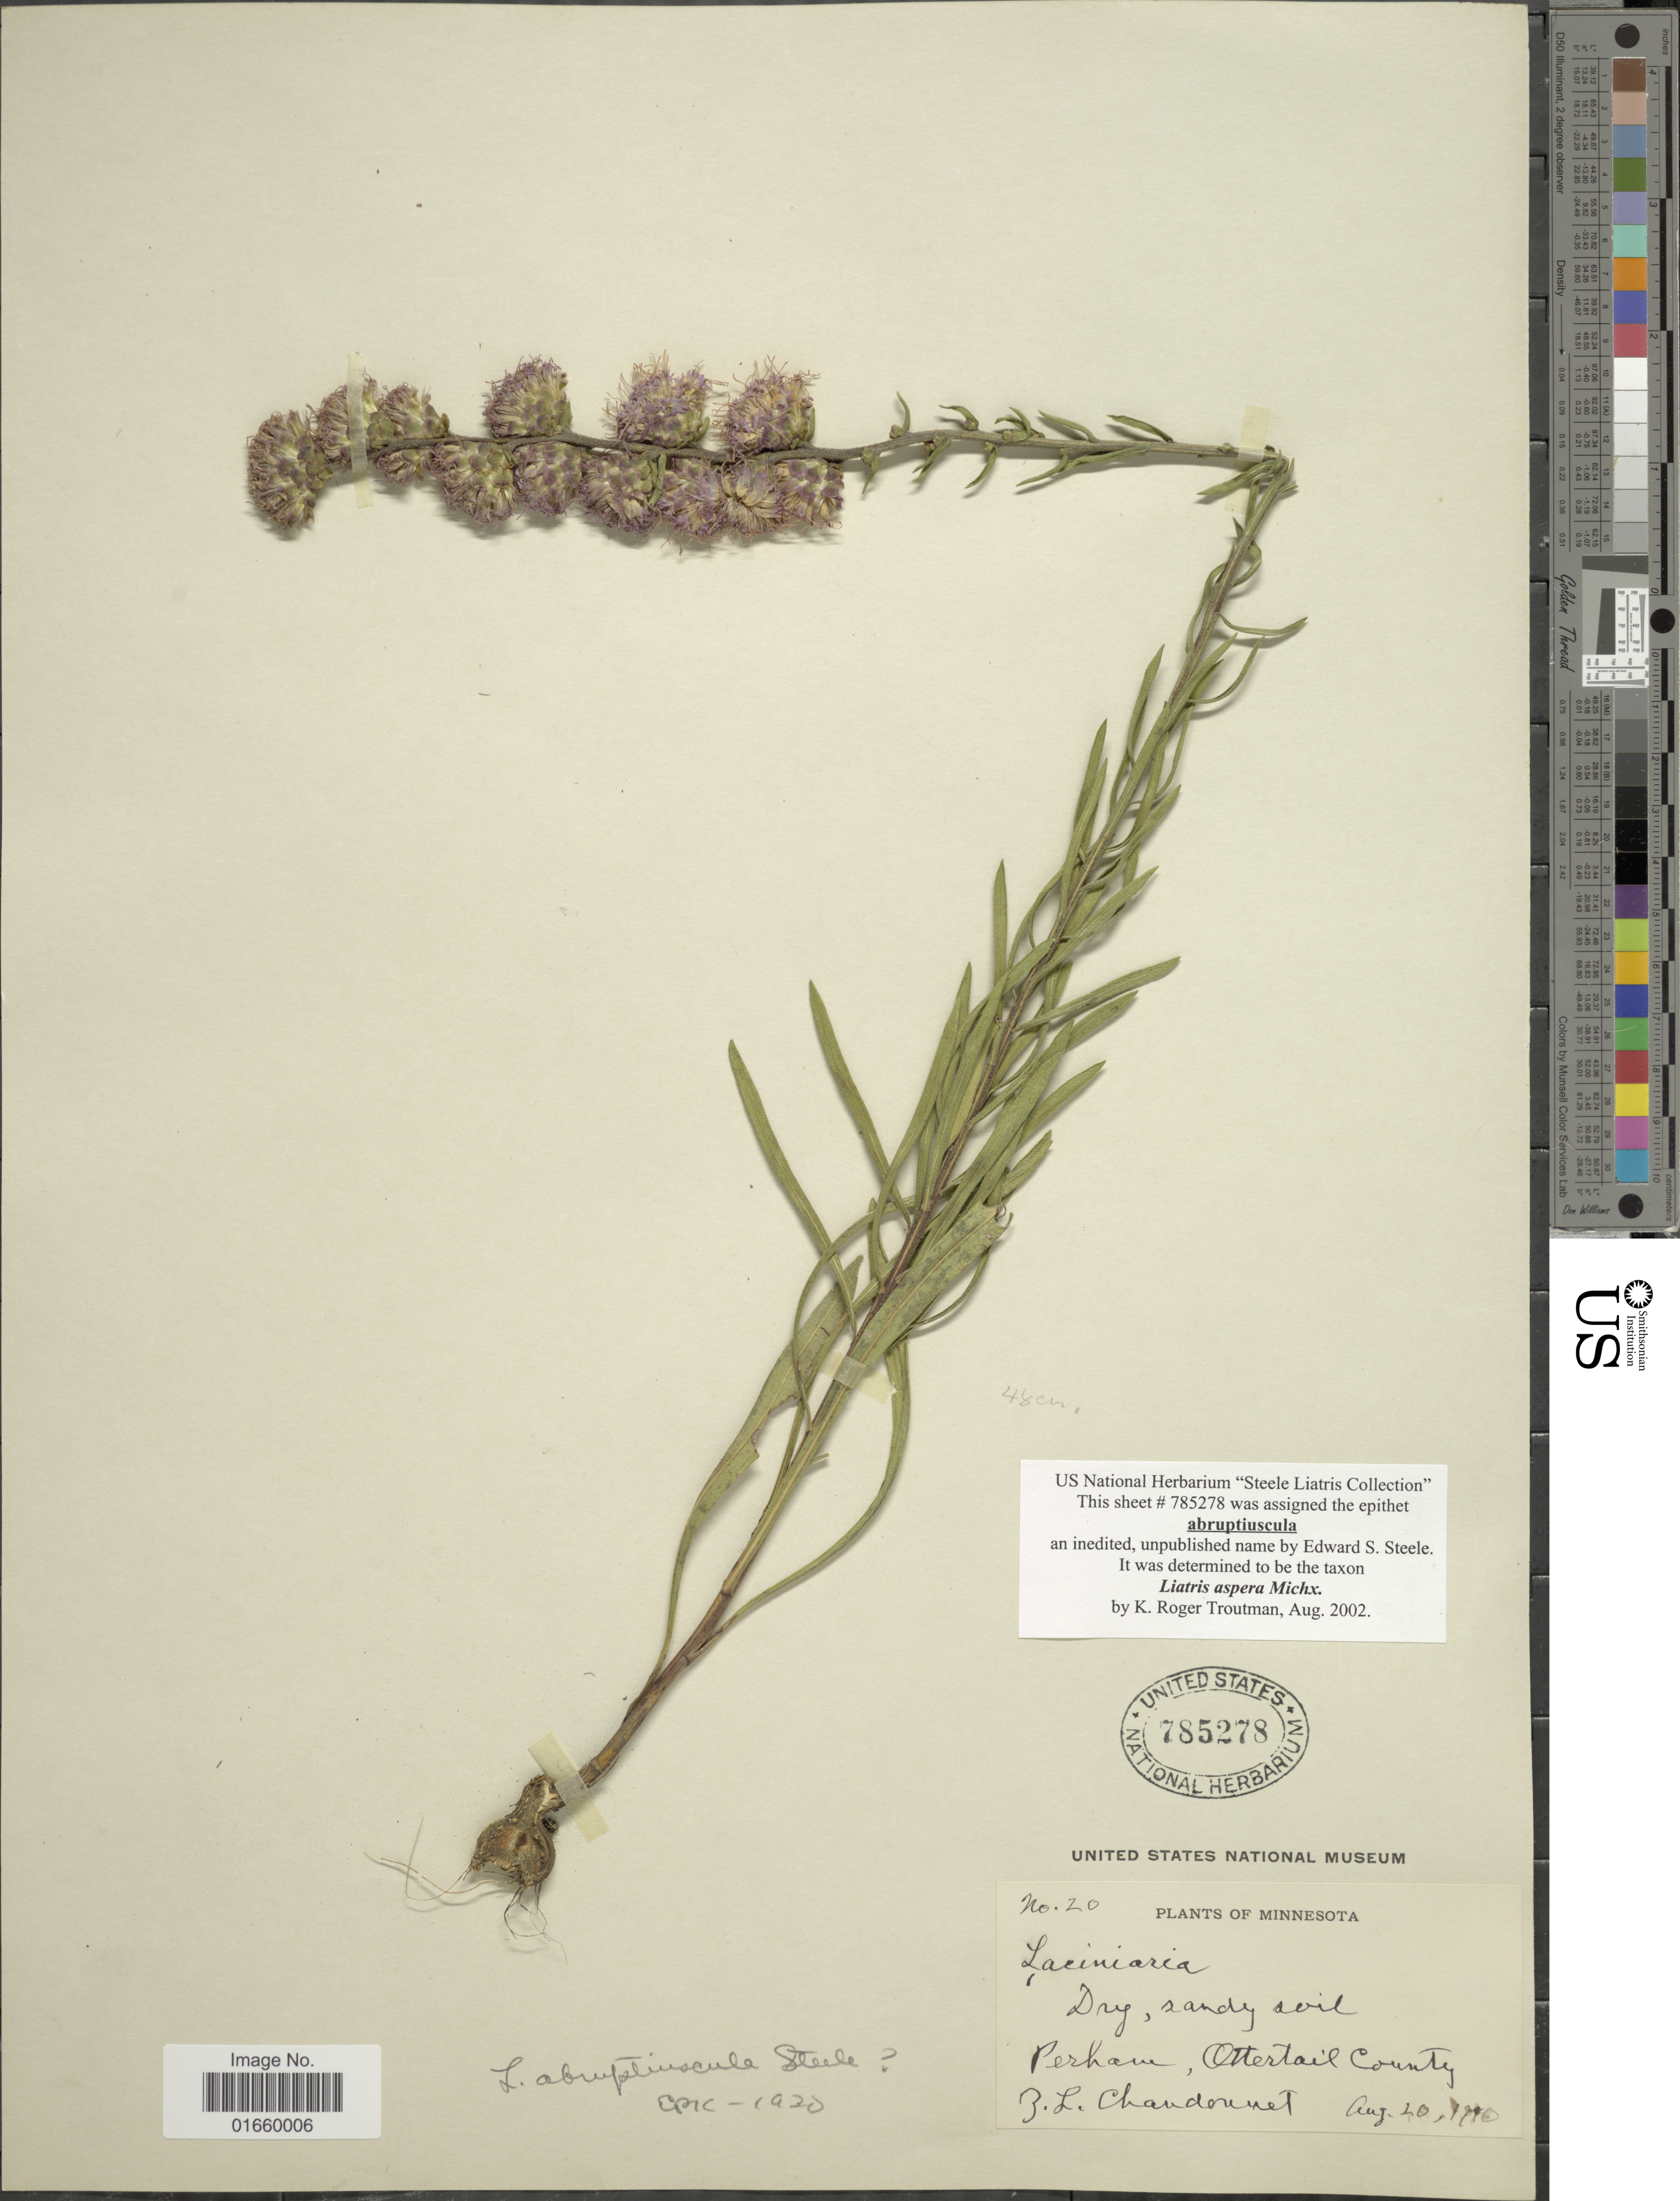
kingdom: Plantae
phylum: Tracheophyta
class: Magnoliopsida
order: Asterales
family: Asteraceae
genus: Liatris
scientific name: Liatris aspera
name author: Michx.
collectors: Z. Chandonnet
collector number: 20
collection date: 1910-08-20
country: United States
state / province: Minnesota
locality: Perham, Otter tail County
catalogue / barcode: US 785278